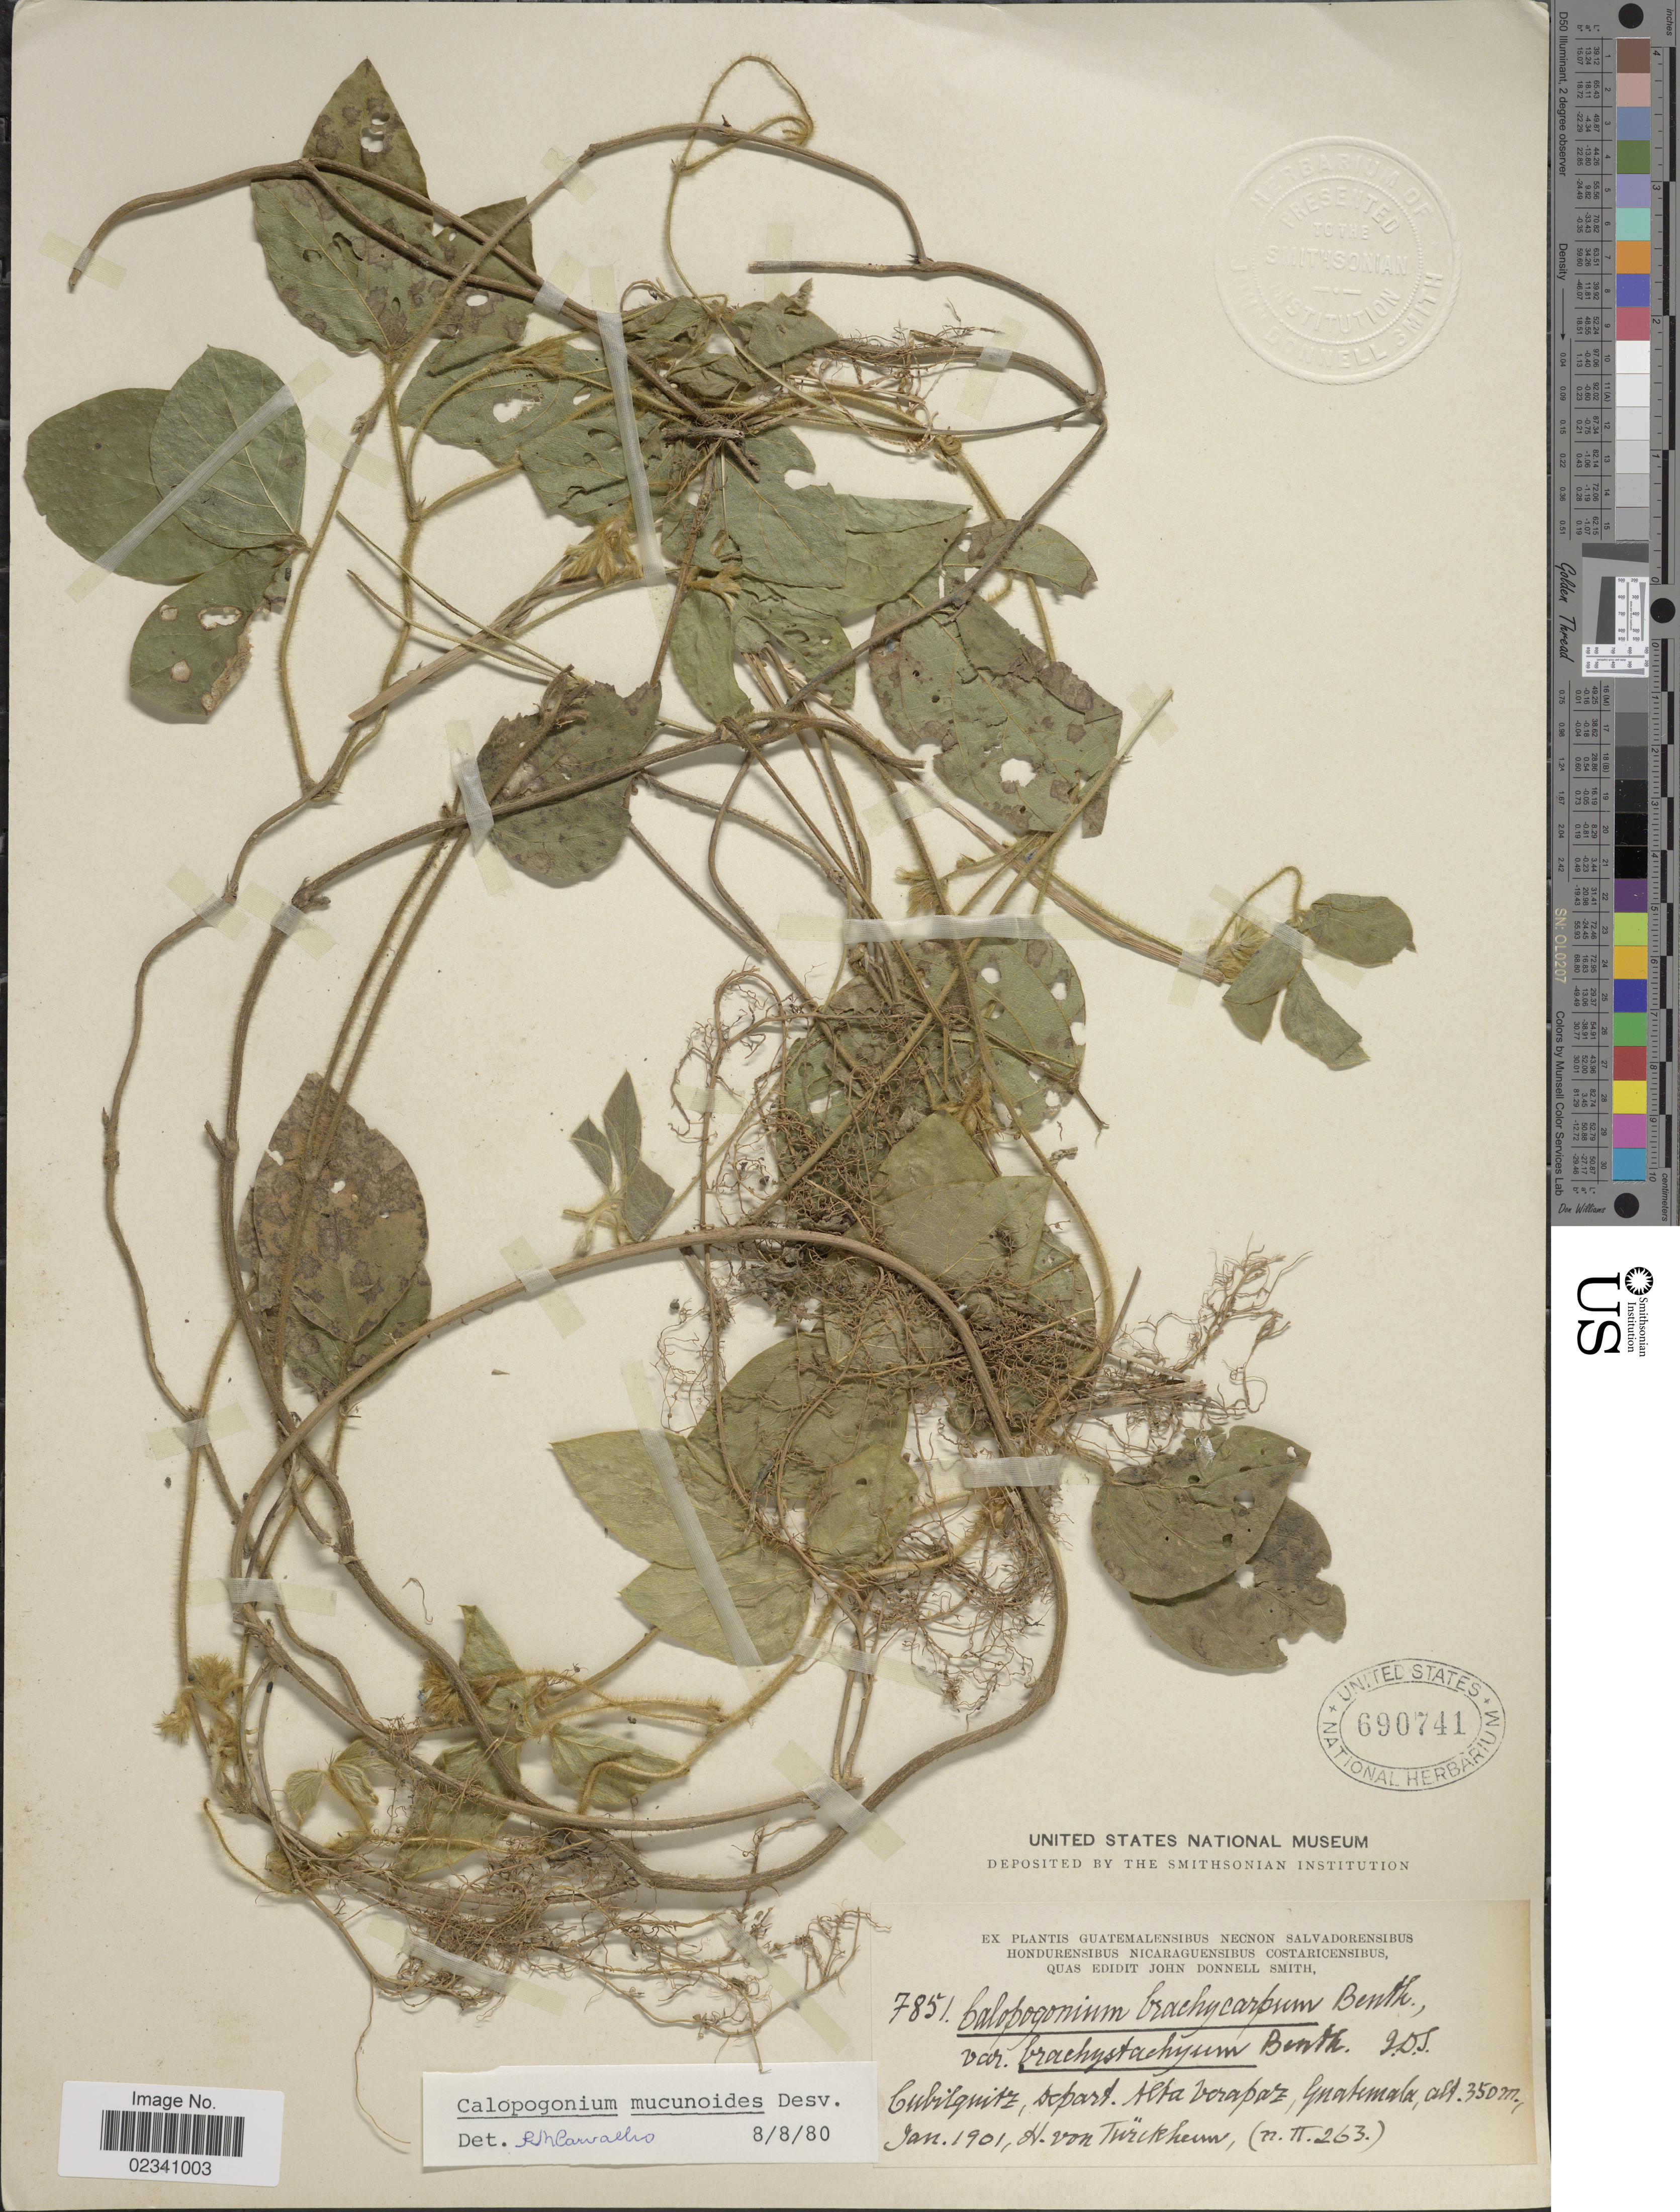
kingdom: Plantae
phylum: Tracheophyta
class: Magnoliopsida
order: Fabales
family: Fabaceae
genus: Calopogonium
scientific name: Calopogonium mucunoides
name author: Desv.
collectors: H. von Türckheim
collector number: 7851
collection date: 1901-01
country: Guatemala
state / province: Alta Verapaz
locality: Cubilquitz, Depart. Alta Verapaz.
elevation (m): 350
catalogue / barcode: US 690741